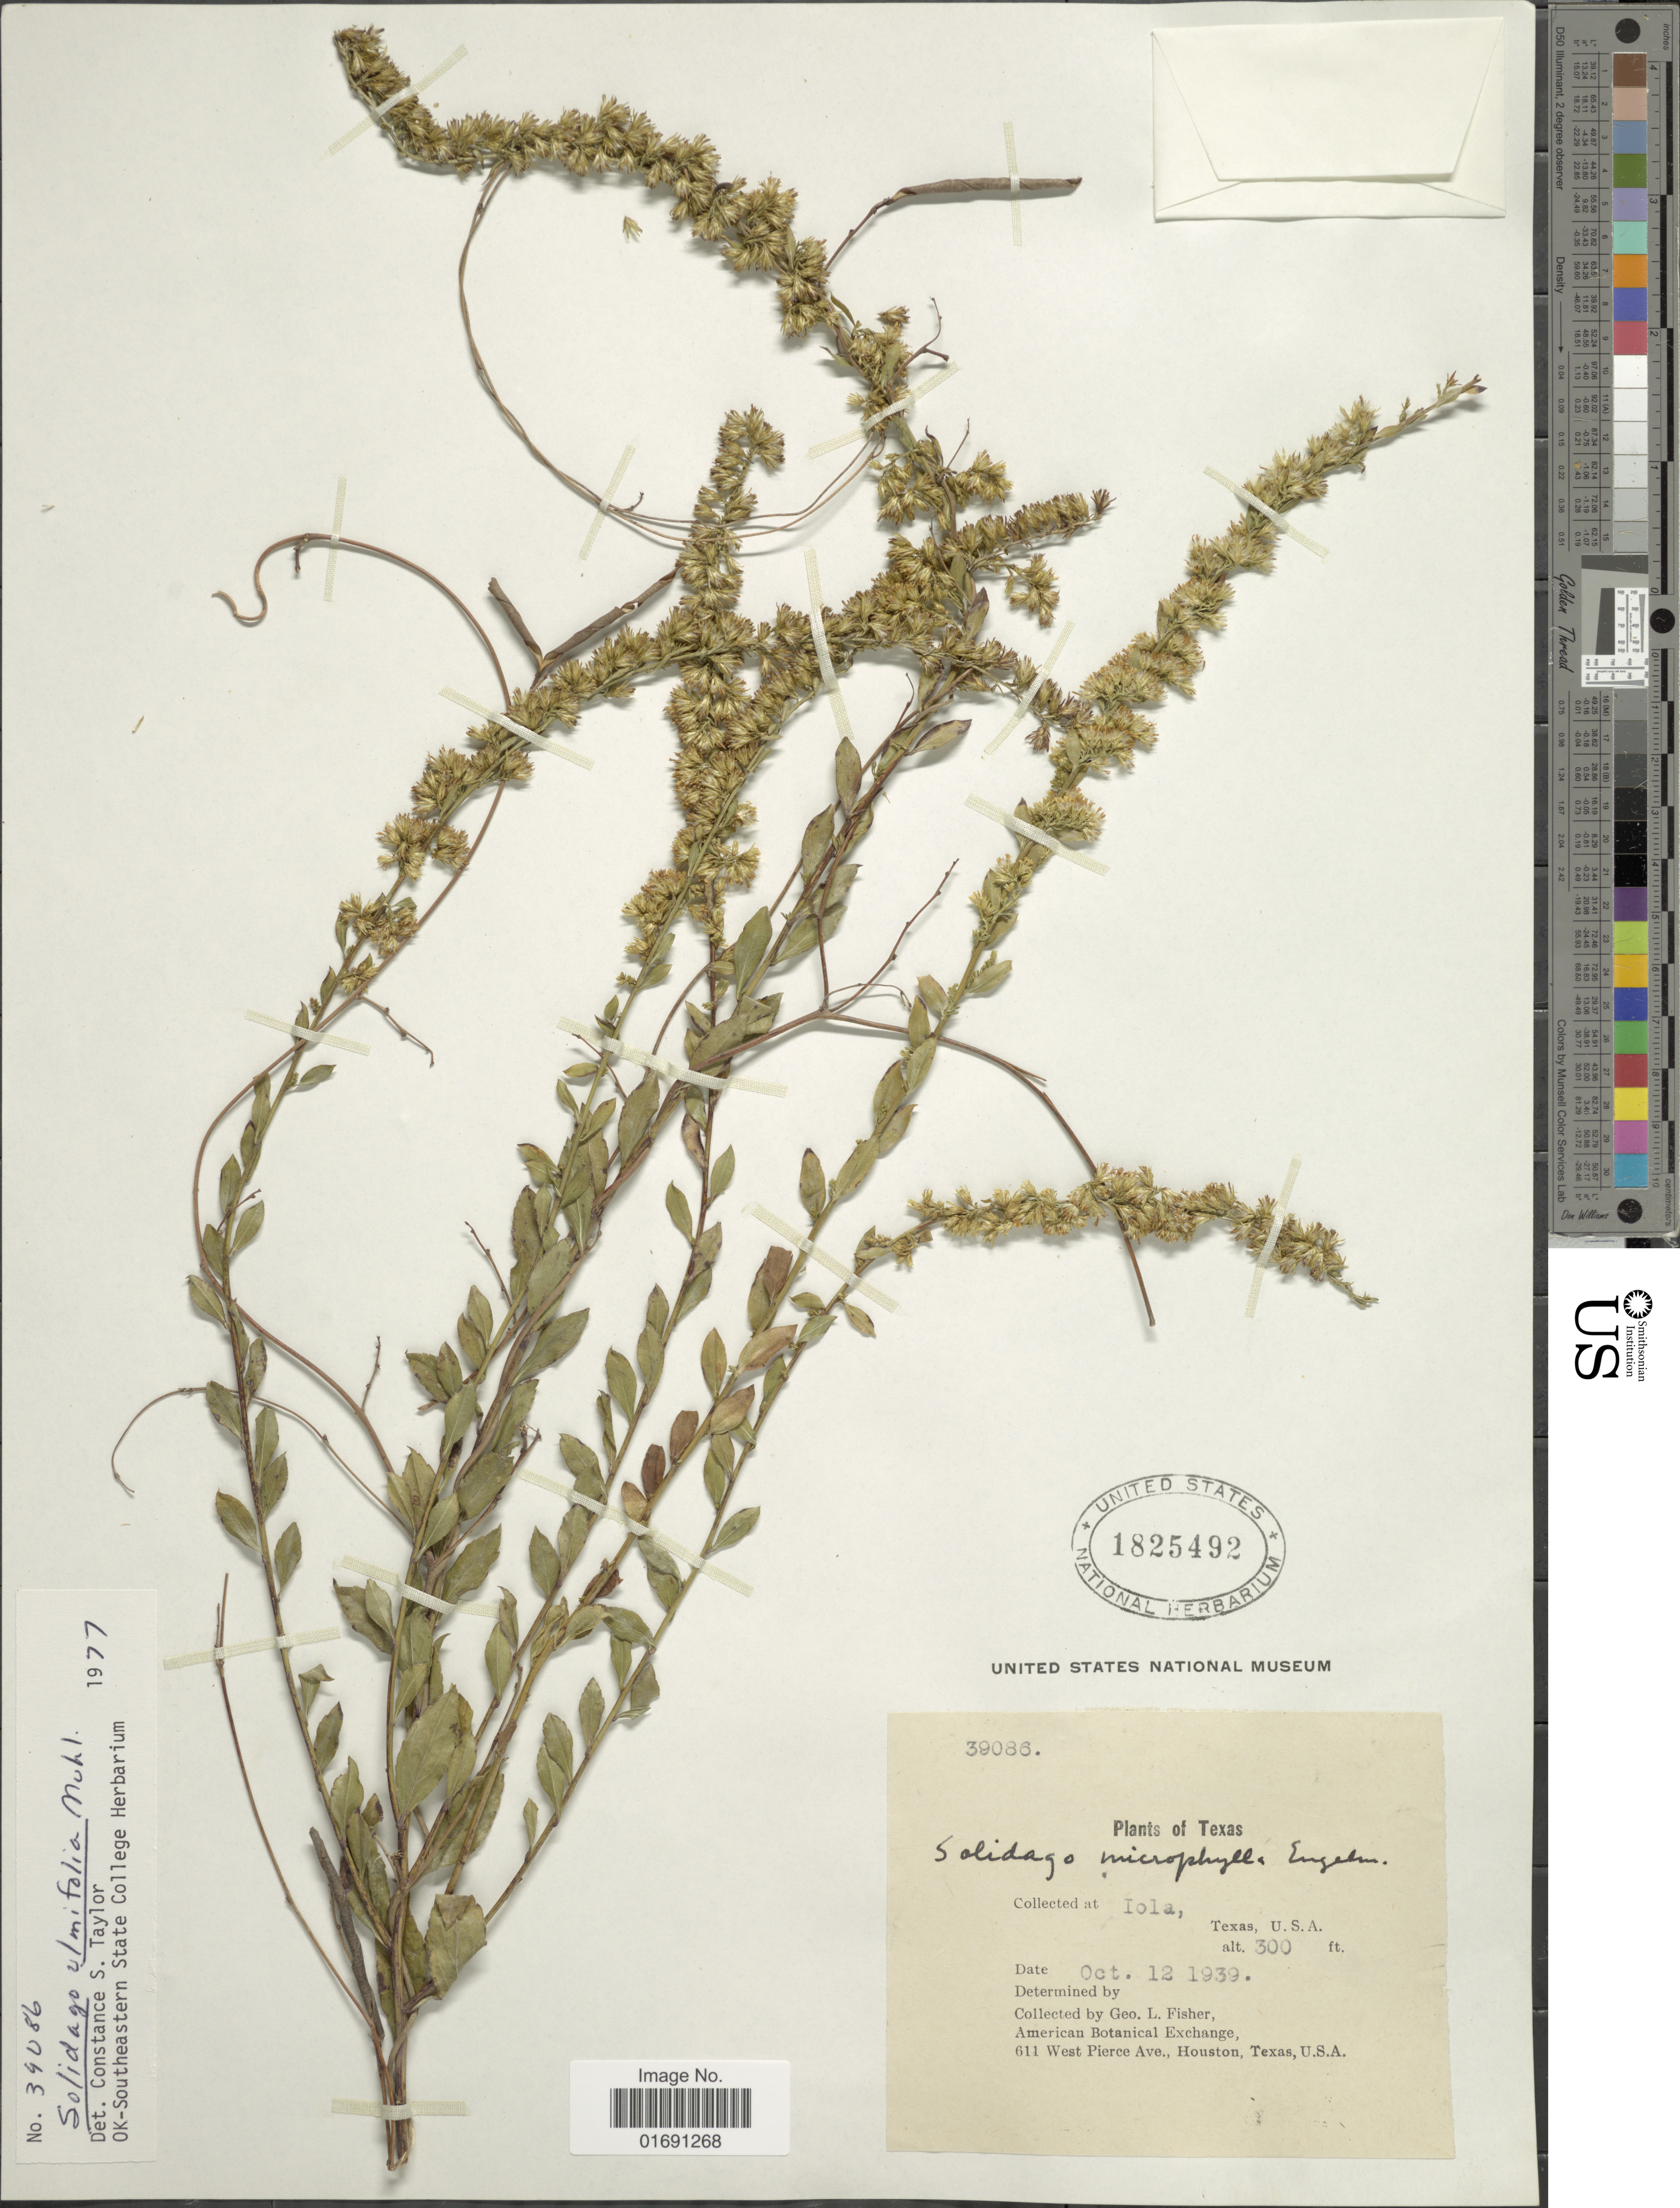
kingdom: Plantae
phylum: Tracheophyta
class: Magnoliopsida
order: Asterales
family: Asteraceae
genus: Solidago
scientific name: Solidago ulmifolia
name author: Muhl. ex Willd.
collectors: G. L. Fisher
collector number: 39086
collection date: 1939-10-12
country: United States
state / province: Texas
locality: Iola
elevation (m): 91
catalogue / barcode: US 1825492